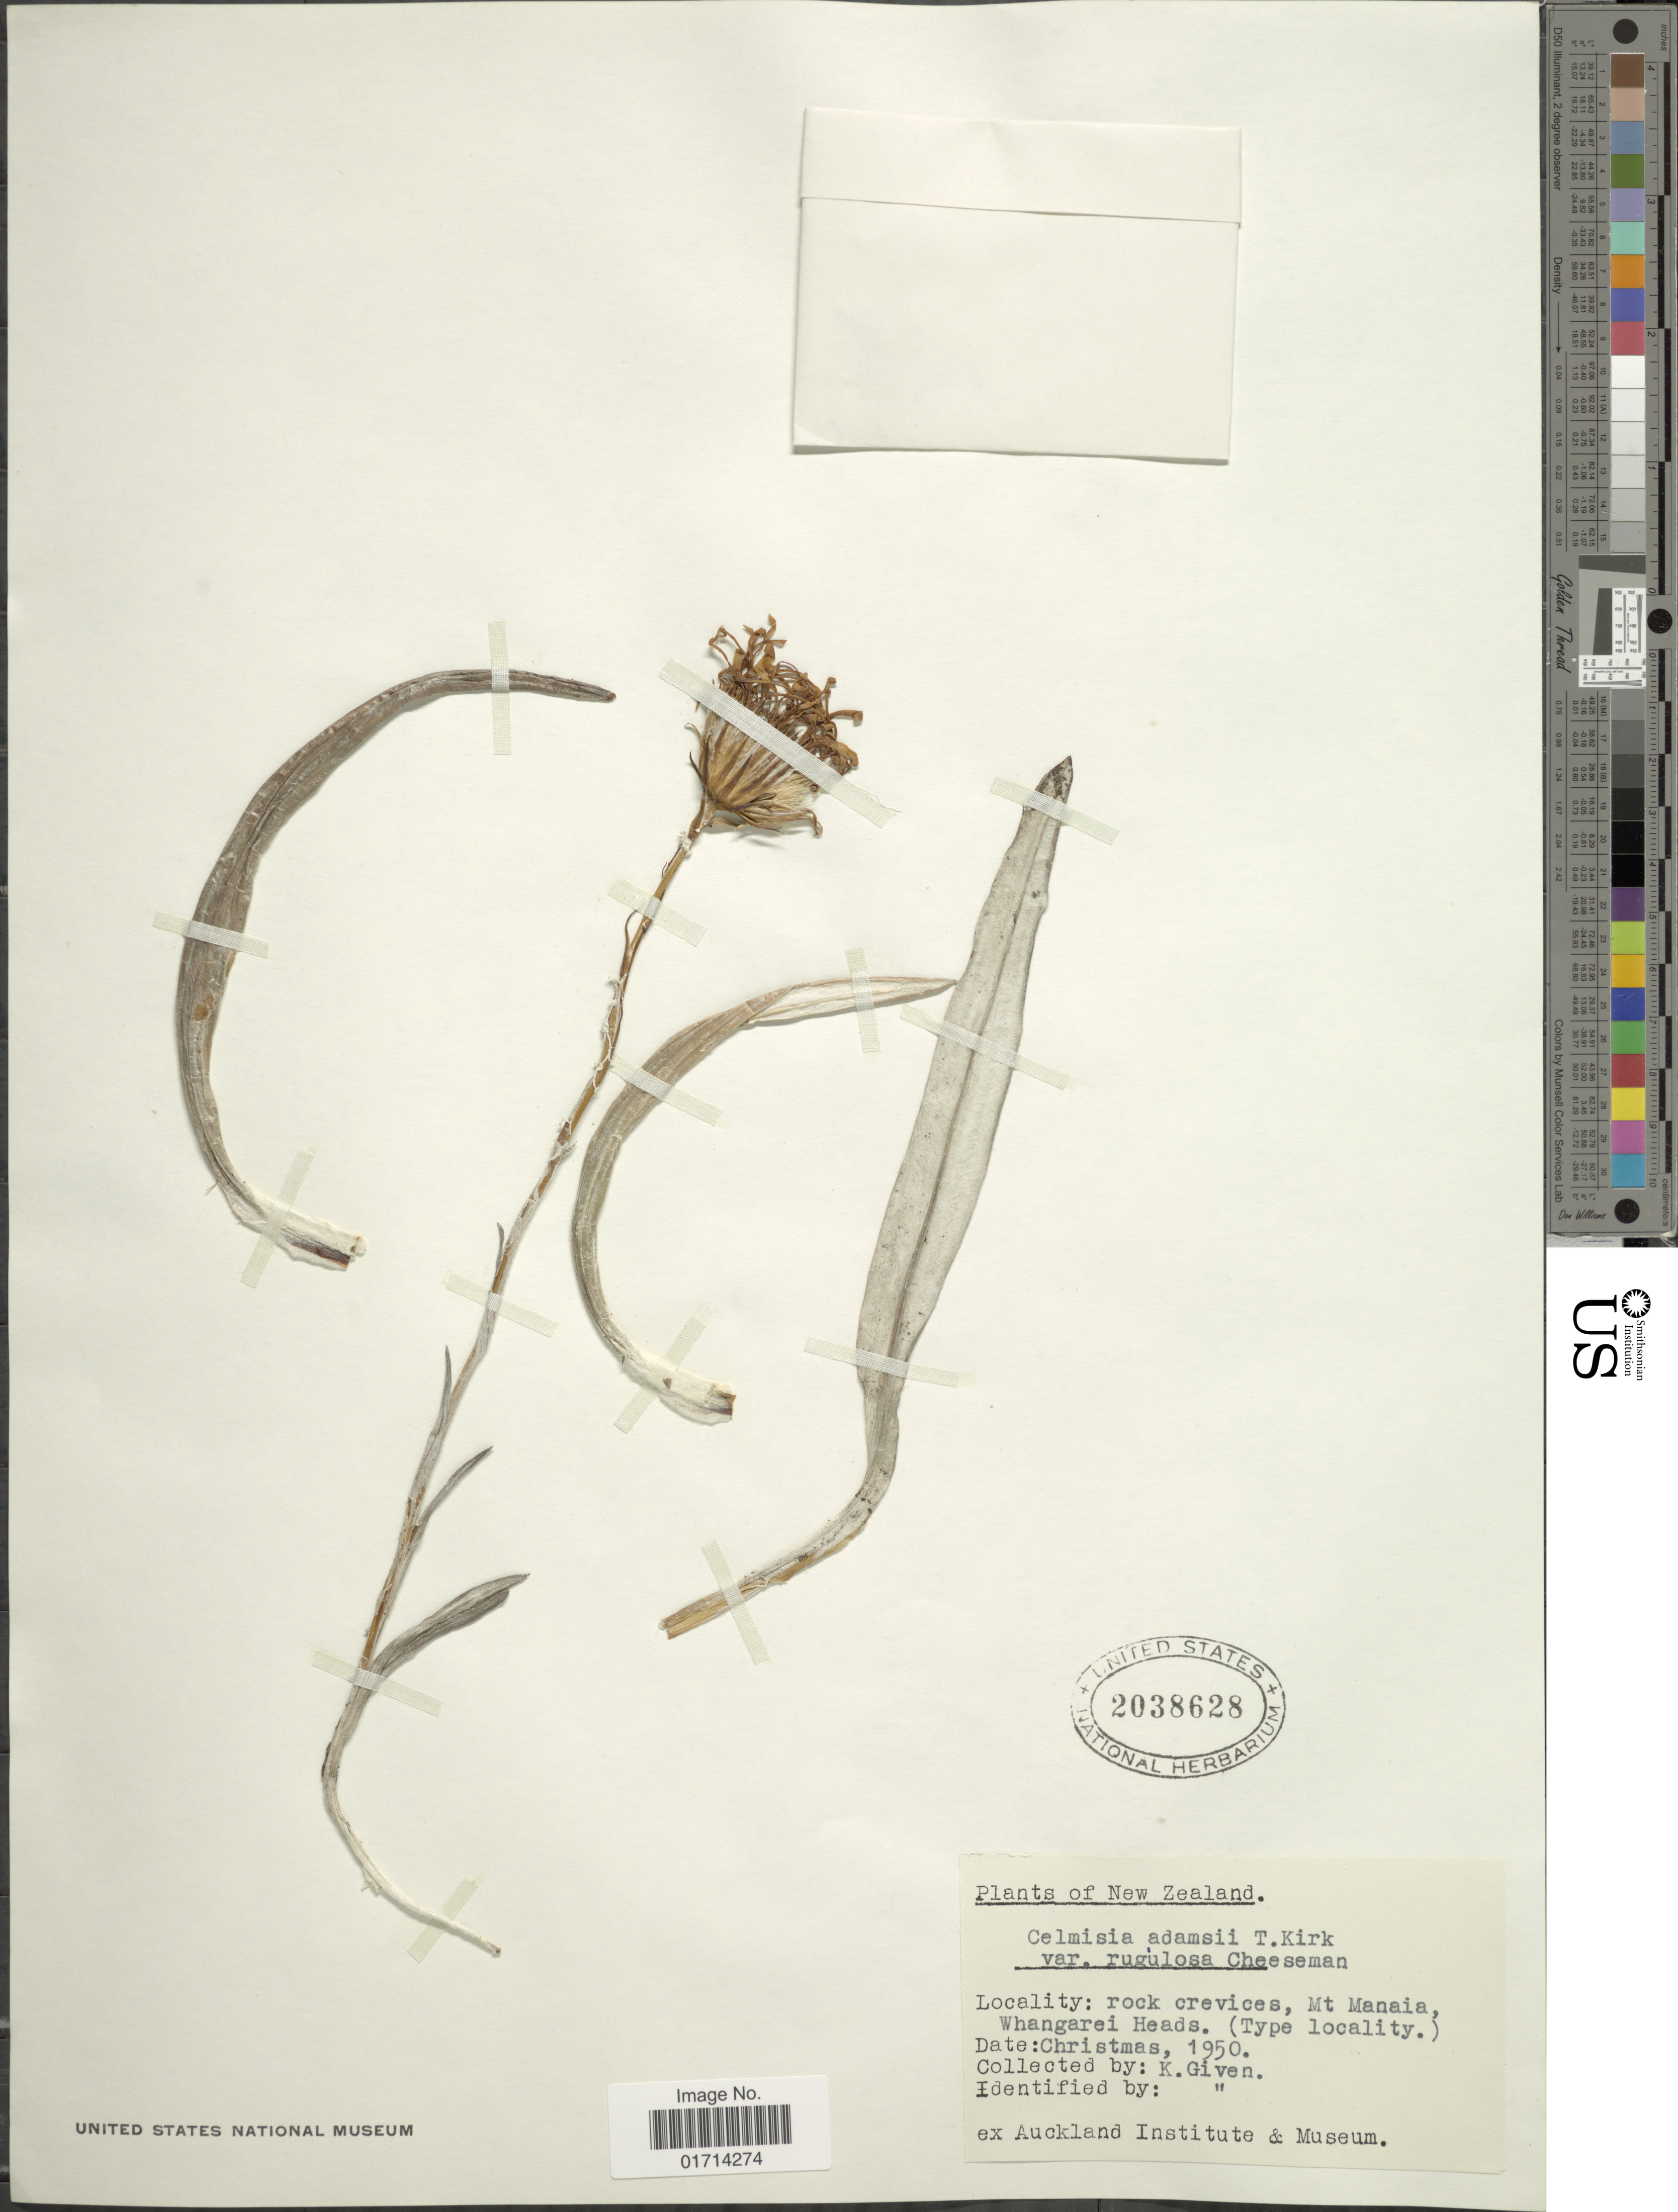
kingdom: Plantae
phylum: Tracheophyta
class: Magnoliopsida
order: Asterales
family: Asteraceae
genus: Celmisia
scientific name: Celmisia adamsii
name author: Kirk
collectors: K. Given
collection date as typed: Christmas, 1950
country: New Zealand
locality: Mt Manaia, Whangarei Heads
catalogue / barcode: US 2038628